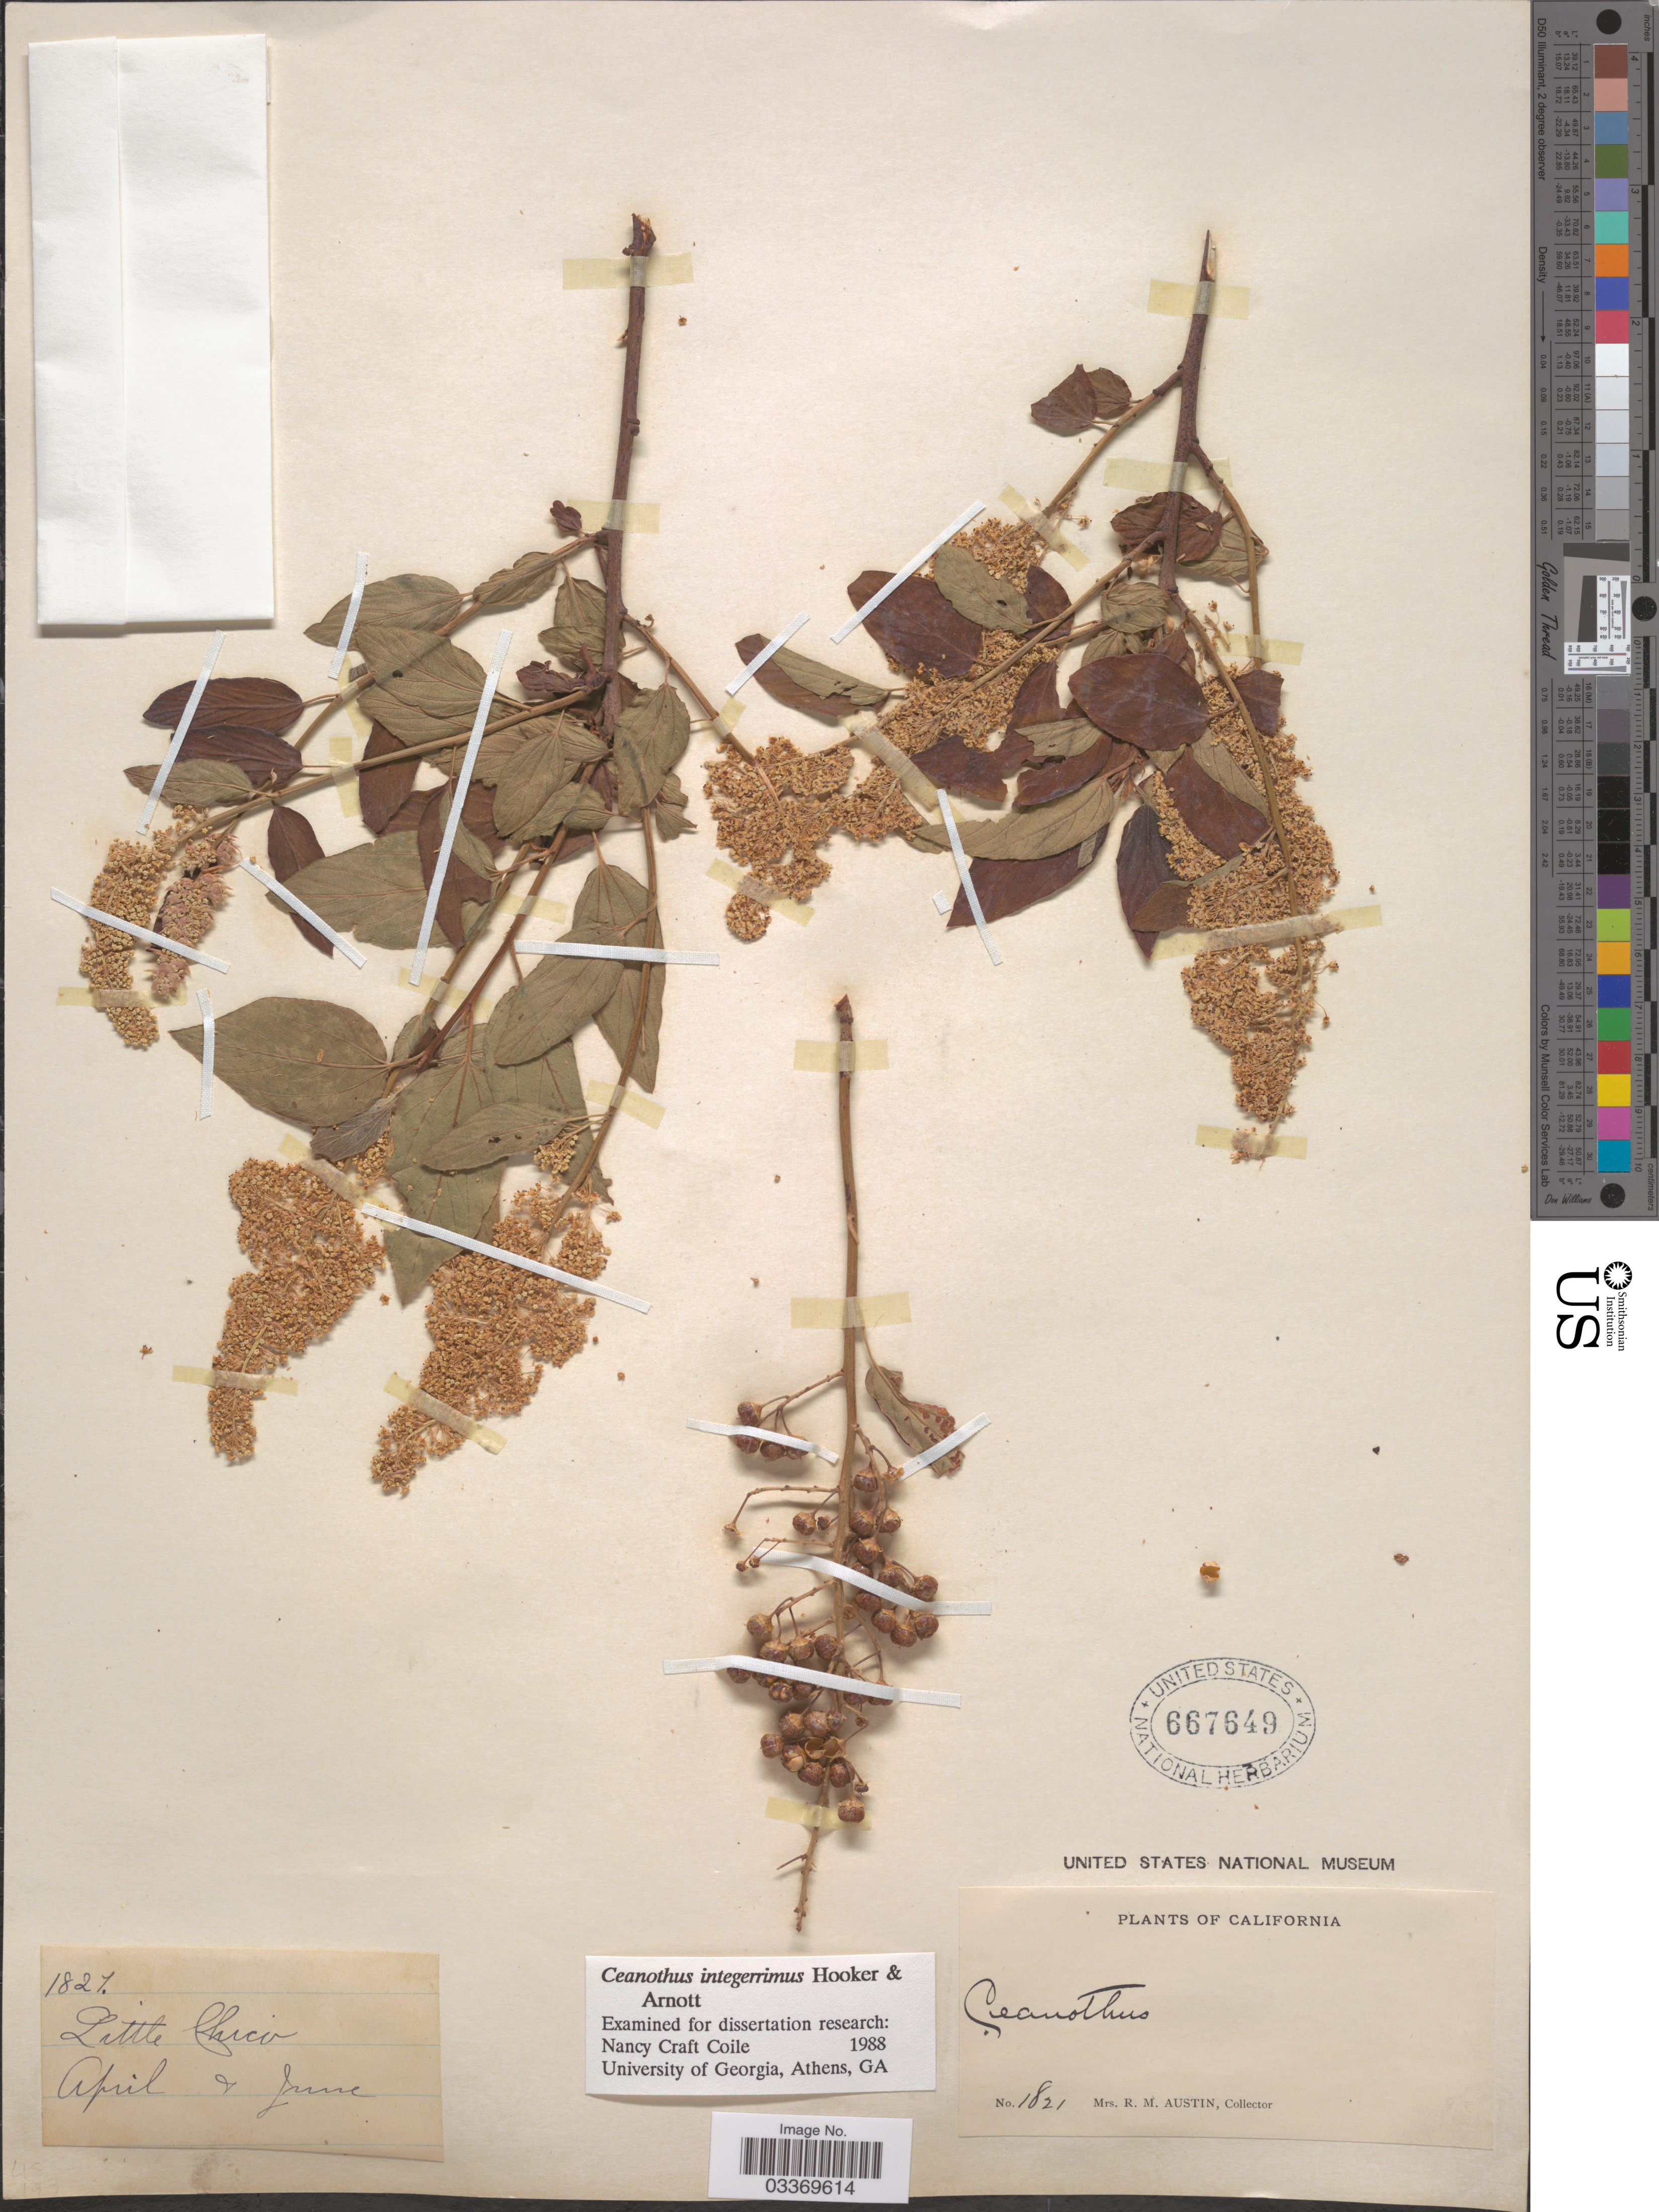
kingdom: Plantae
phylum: Tracheophyta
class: Magnoliopsida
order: Rosales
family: Rhamnaceae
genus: Ceanothus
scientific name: Ceanothus integerrimus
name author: Hook. & Arn.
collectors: R. Austin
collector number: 1821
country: United States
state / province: California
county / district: Butte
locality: Little Chico.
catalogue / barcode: US 667649